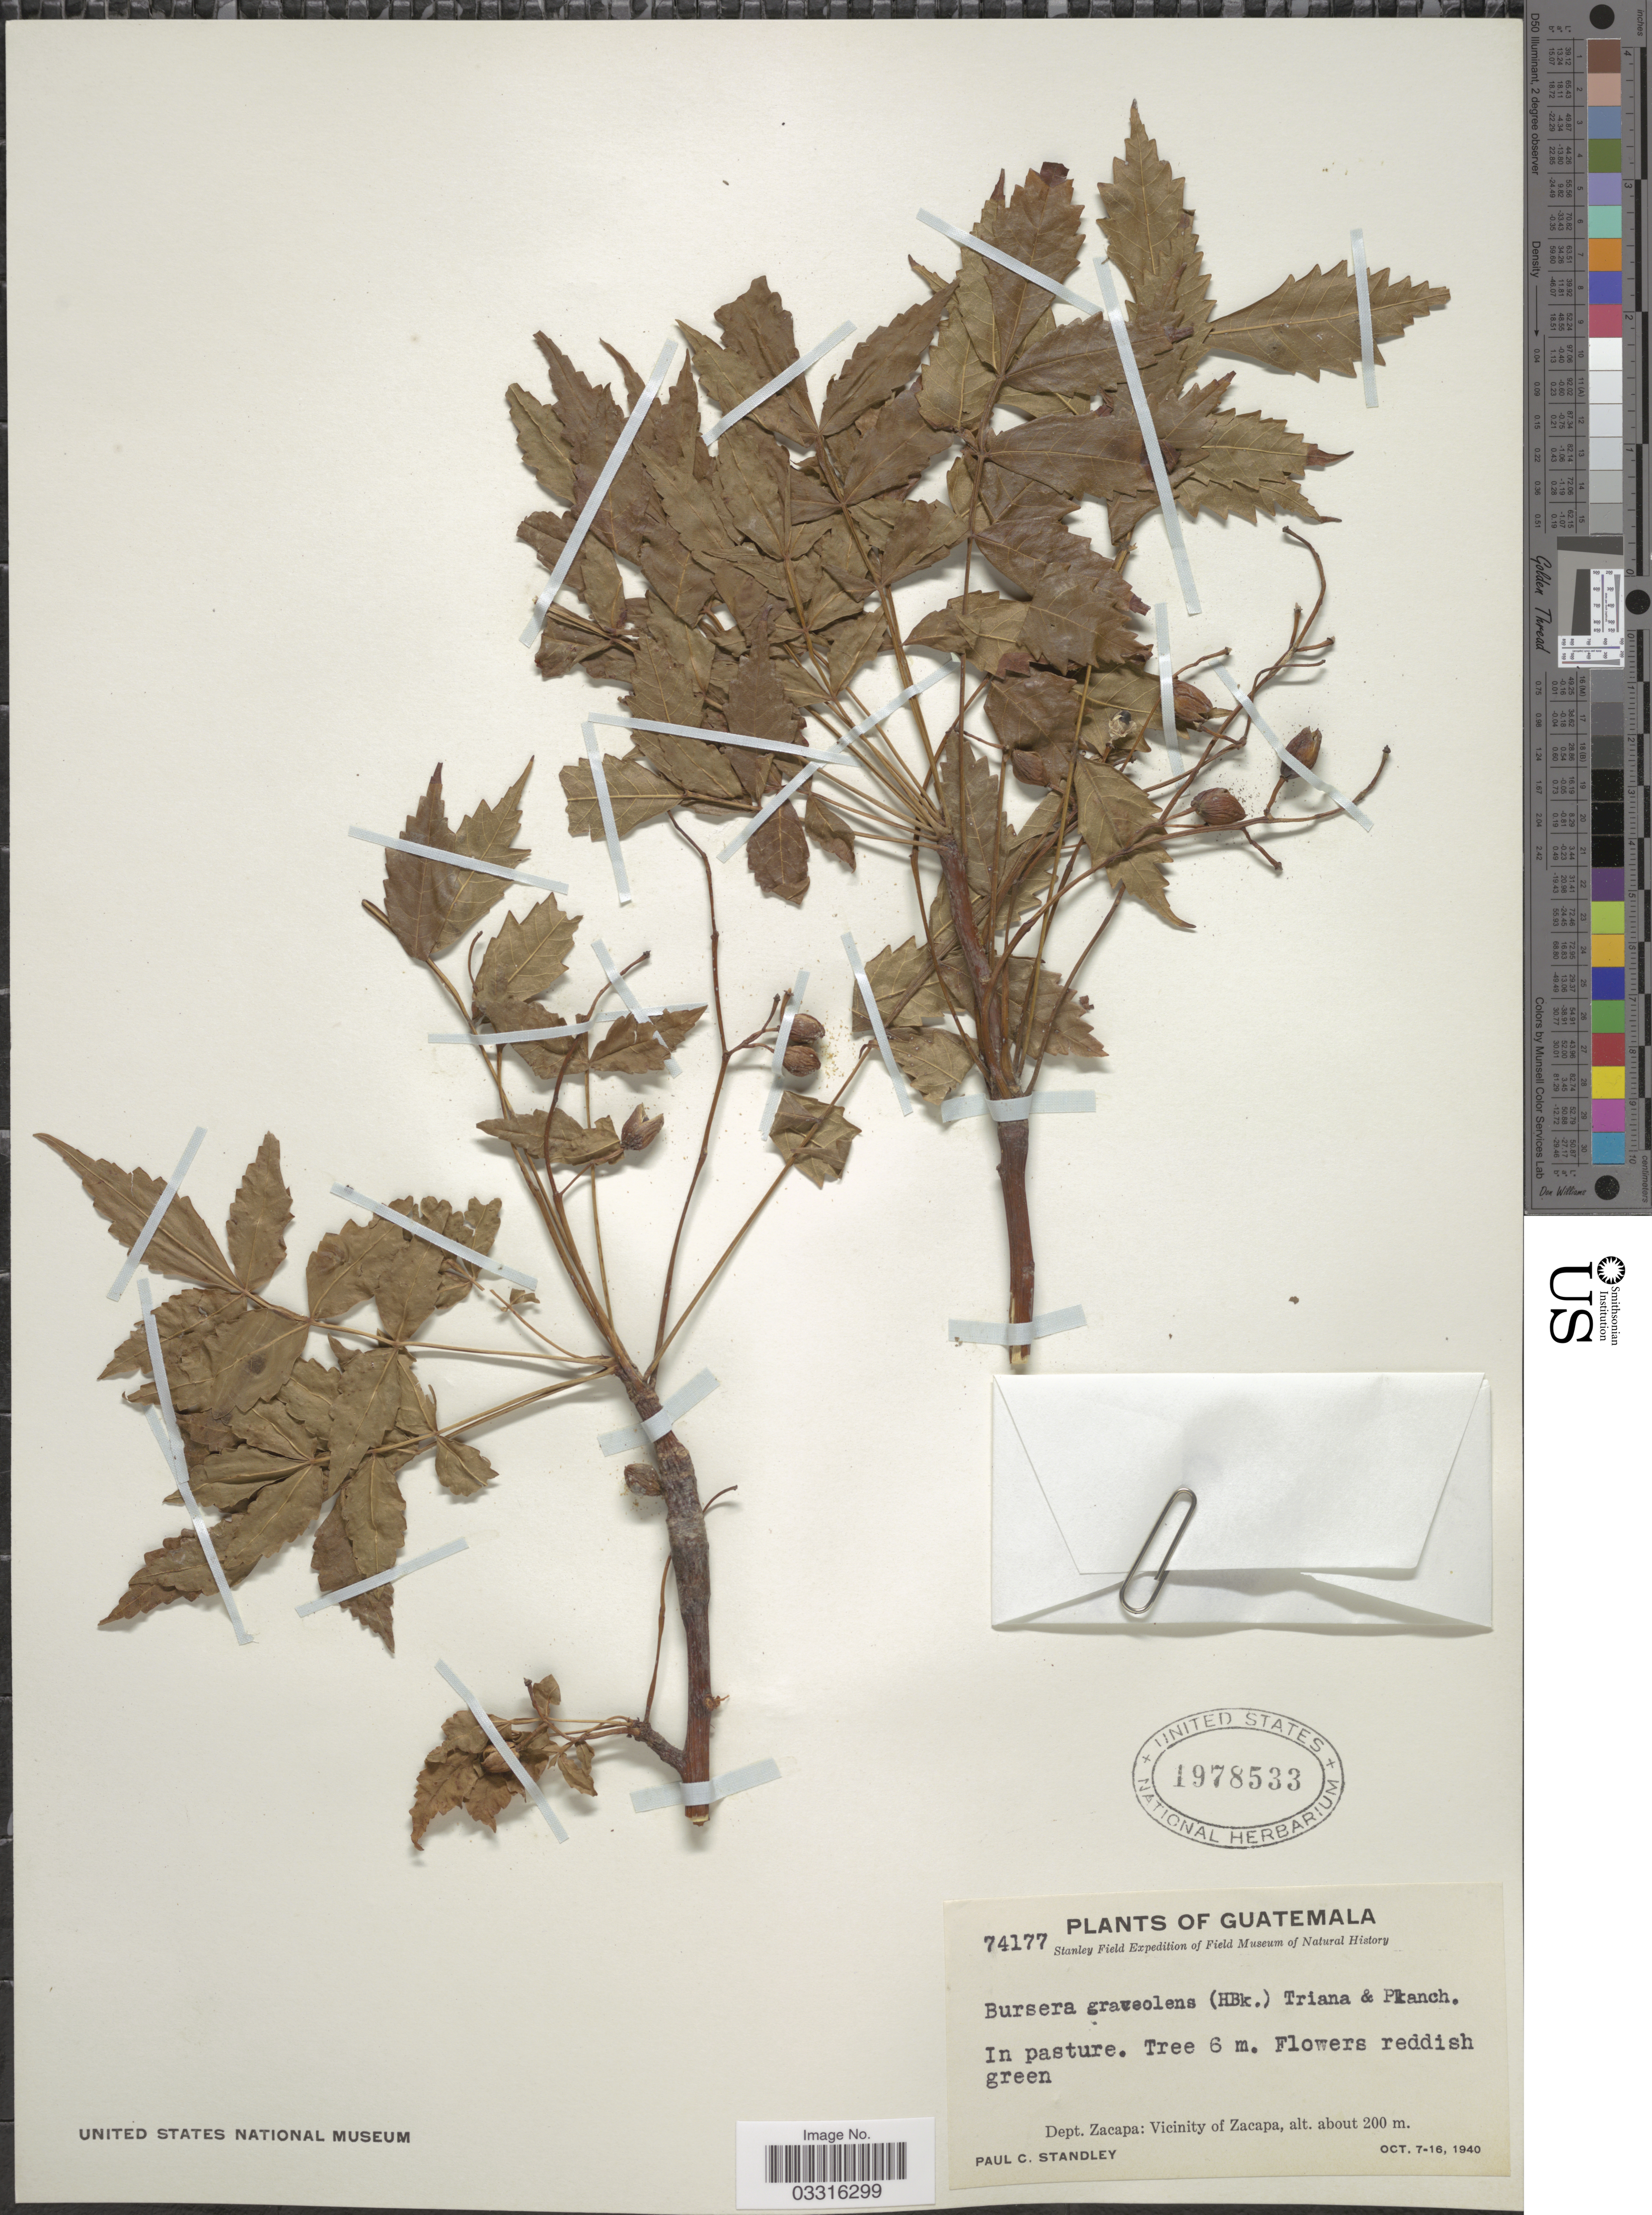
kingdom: Plantae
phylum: Tracheophyta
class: Magnoliopsida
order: Sapindales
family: Burseraceae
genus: Bursera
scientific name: Bursera graveolens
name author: (Kunth) Triana & Planch.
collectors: P. C. Standley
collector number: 74177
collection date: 1940-10-07/1940-10-16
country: Guatemala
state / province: Zacapa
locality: Dept. Zacapa: Vicinity of Zacapa.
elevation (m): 200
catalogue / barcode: US 1978533